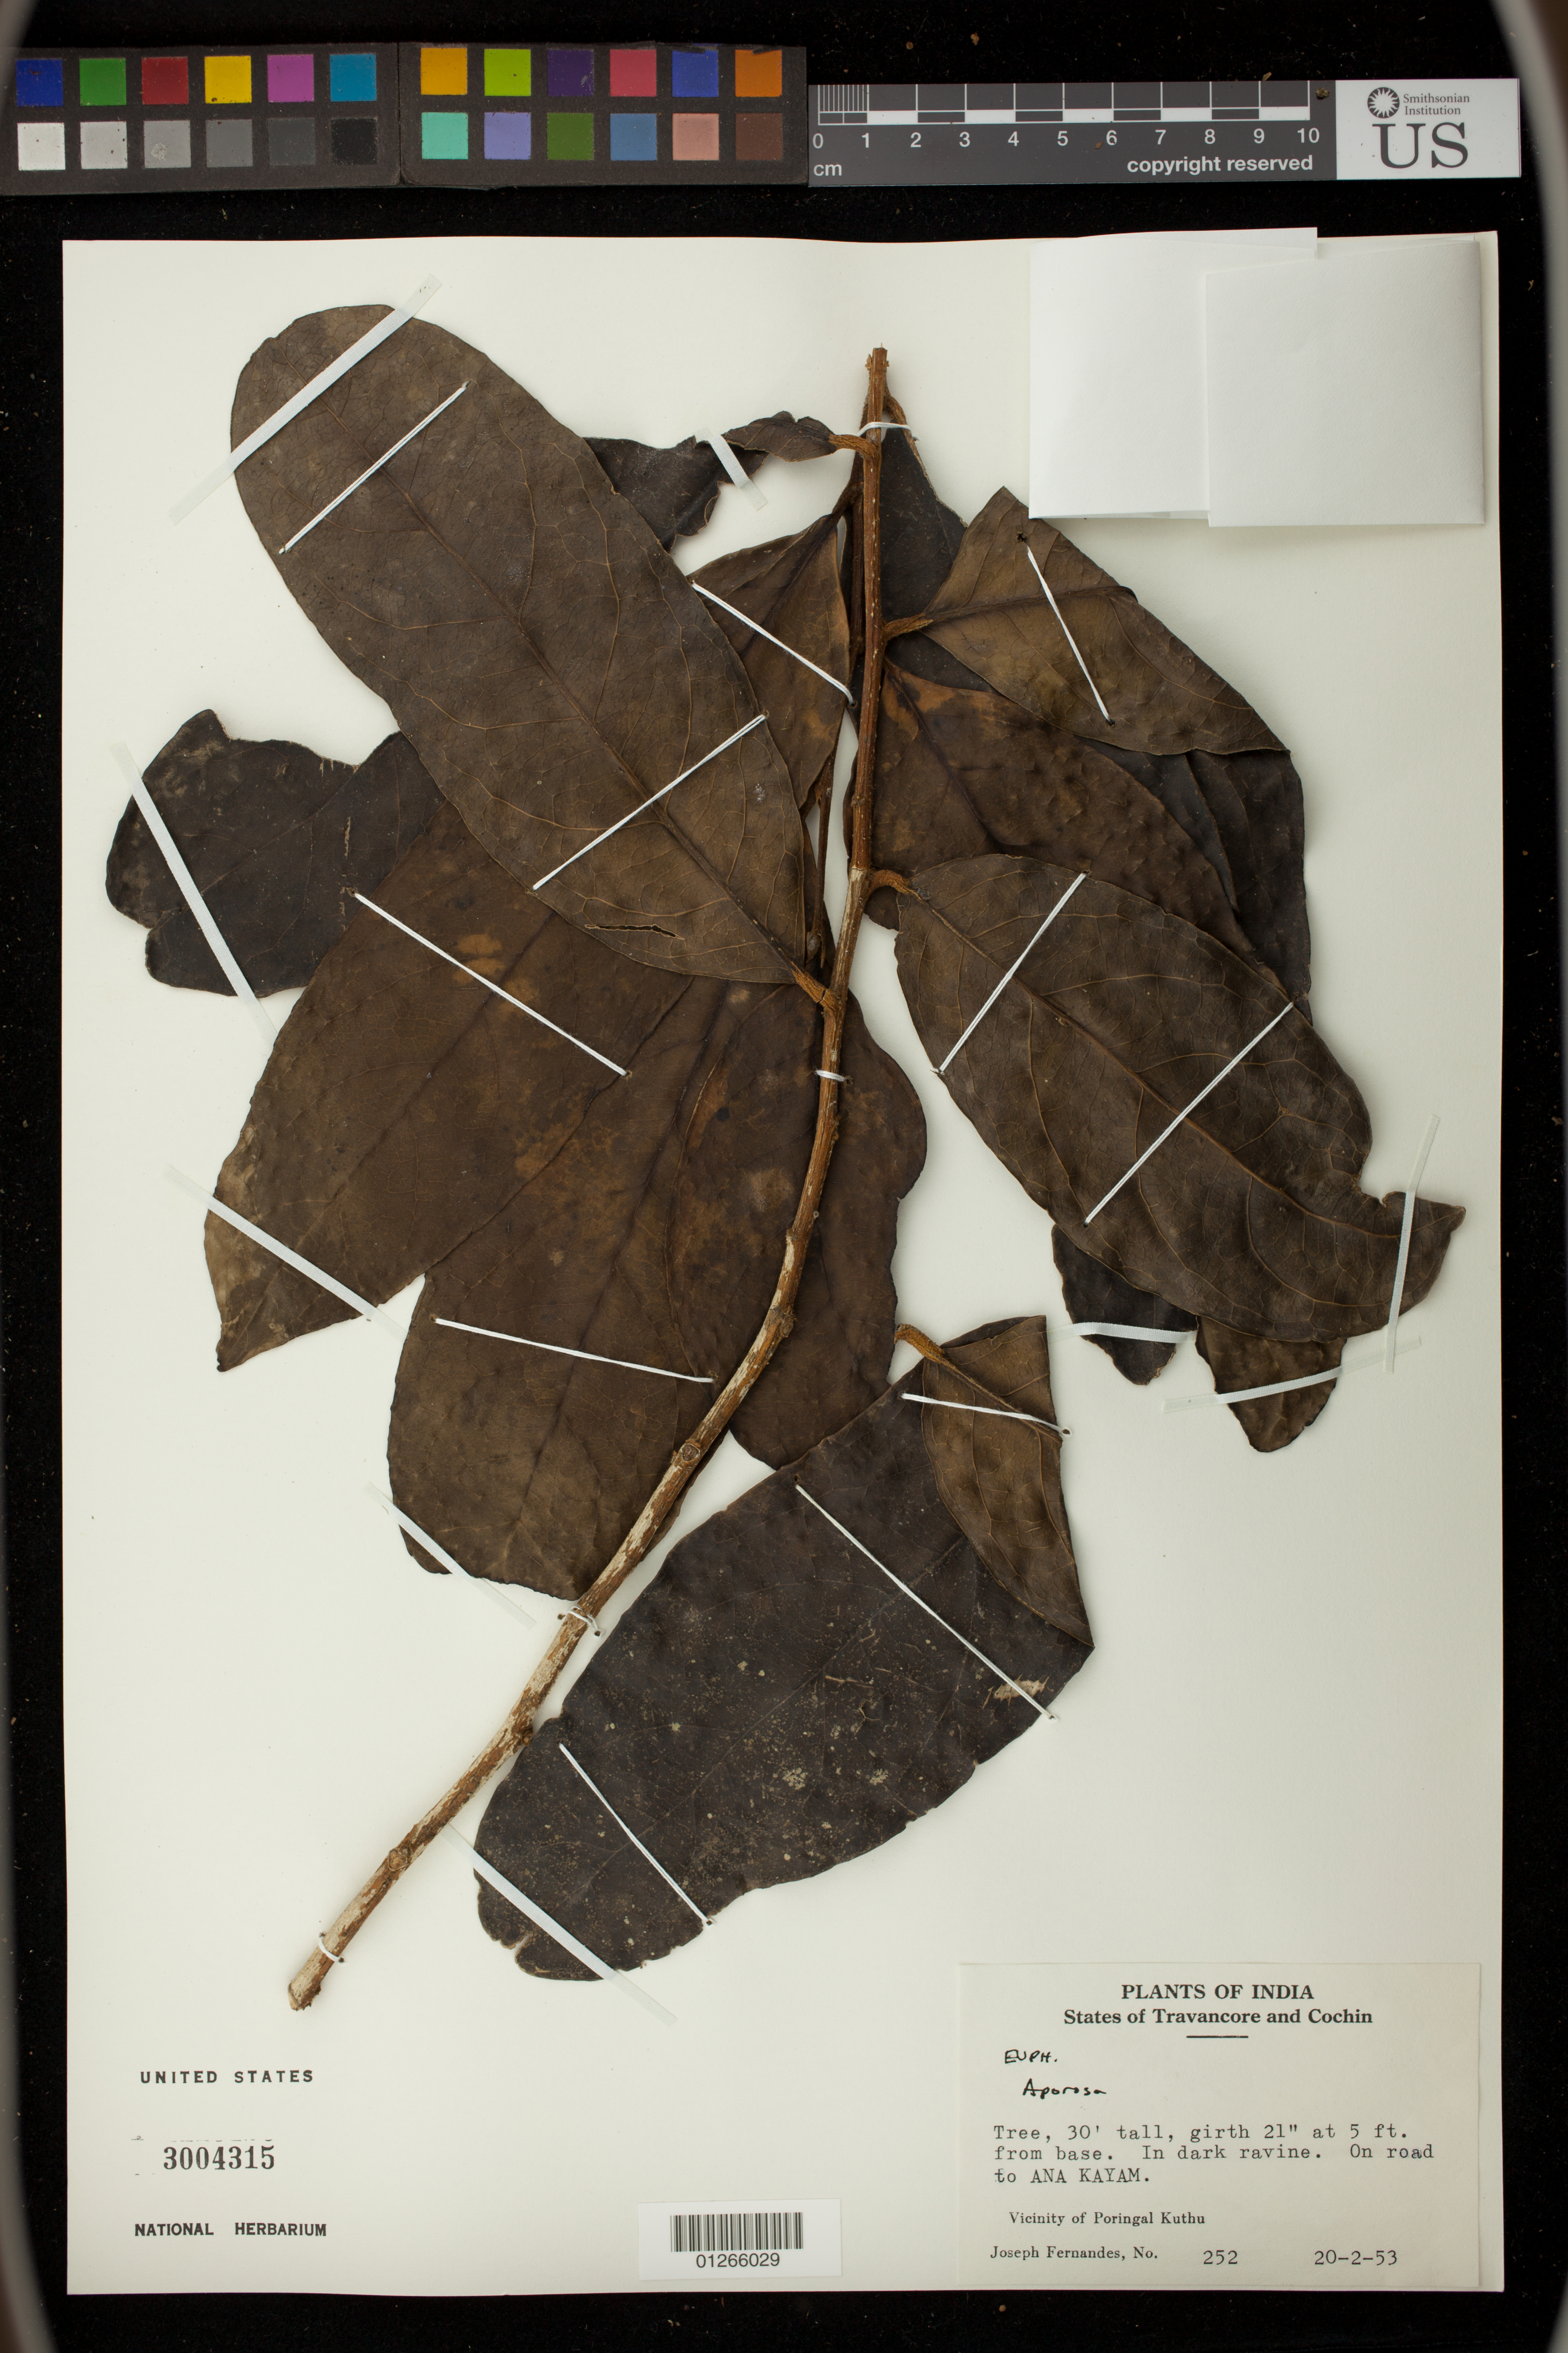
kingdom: Plantae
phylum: Tracheophyta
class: Magnoliopsida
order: Malpighiales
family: Phyllanthaceae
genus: Aporosa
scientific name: Aporosa sp.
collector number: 252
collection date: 1953-02-20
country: India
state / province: Kerala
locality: States of Travancore and Cochin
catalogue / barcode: US 3004315